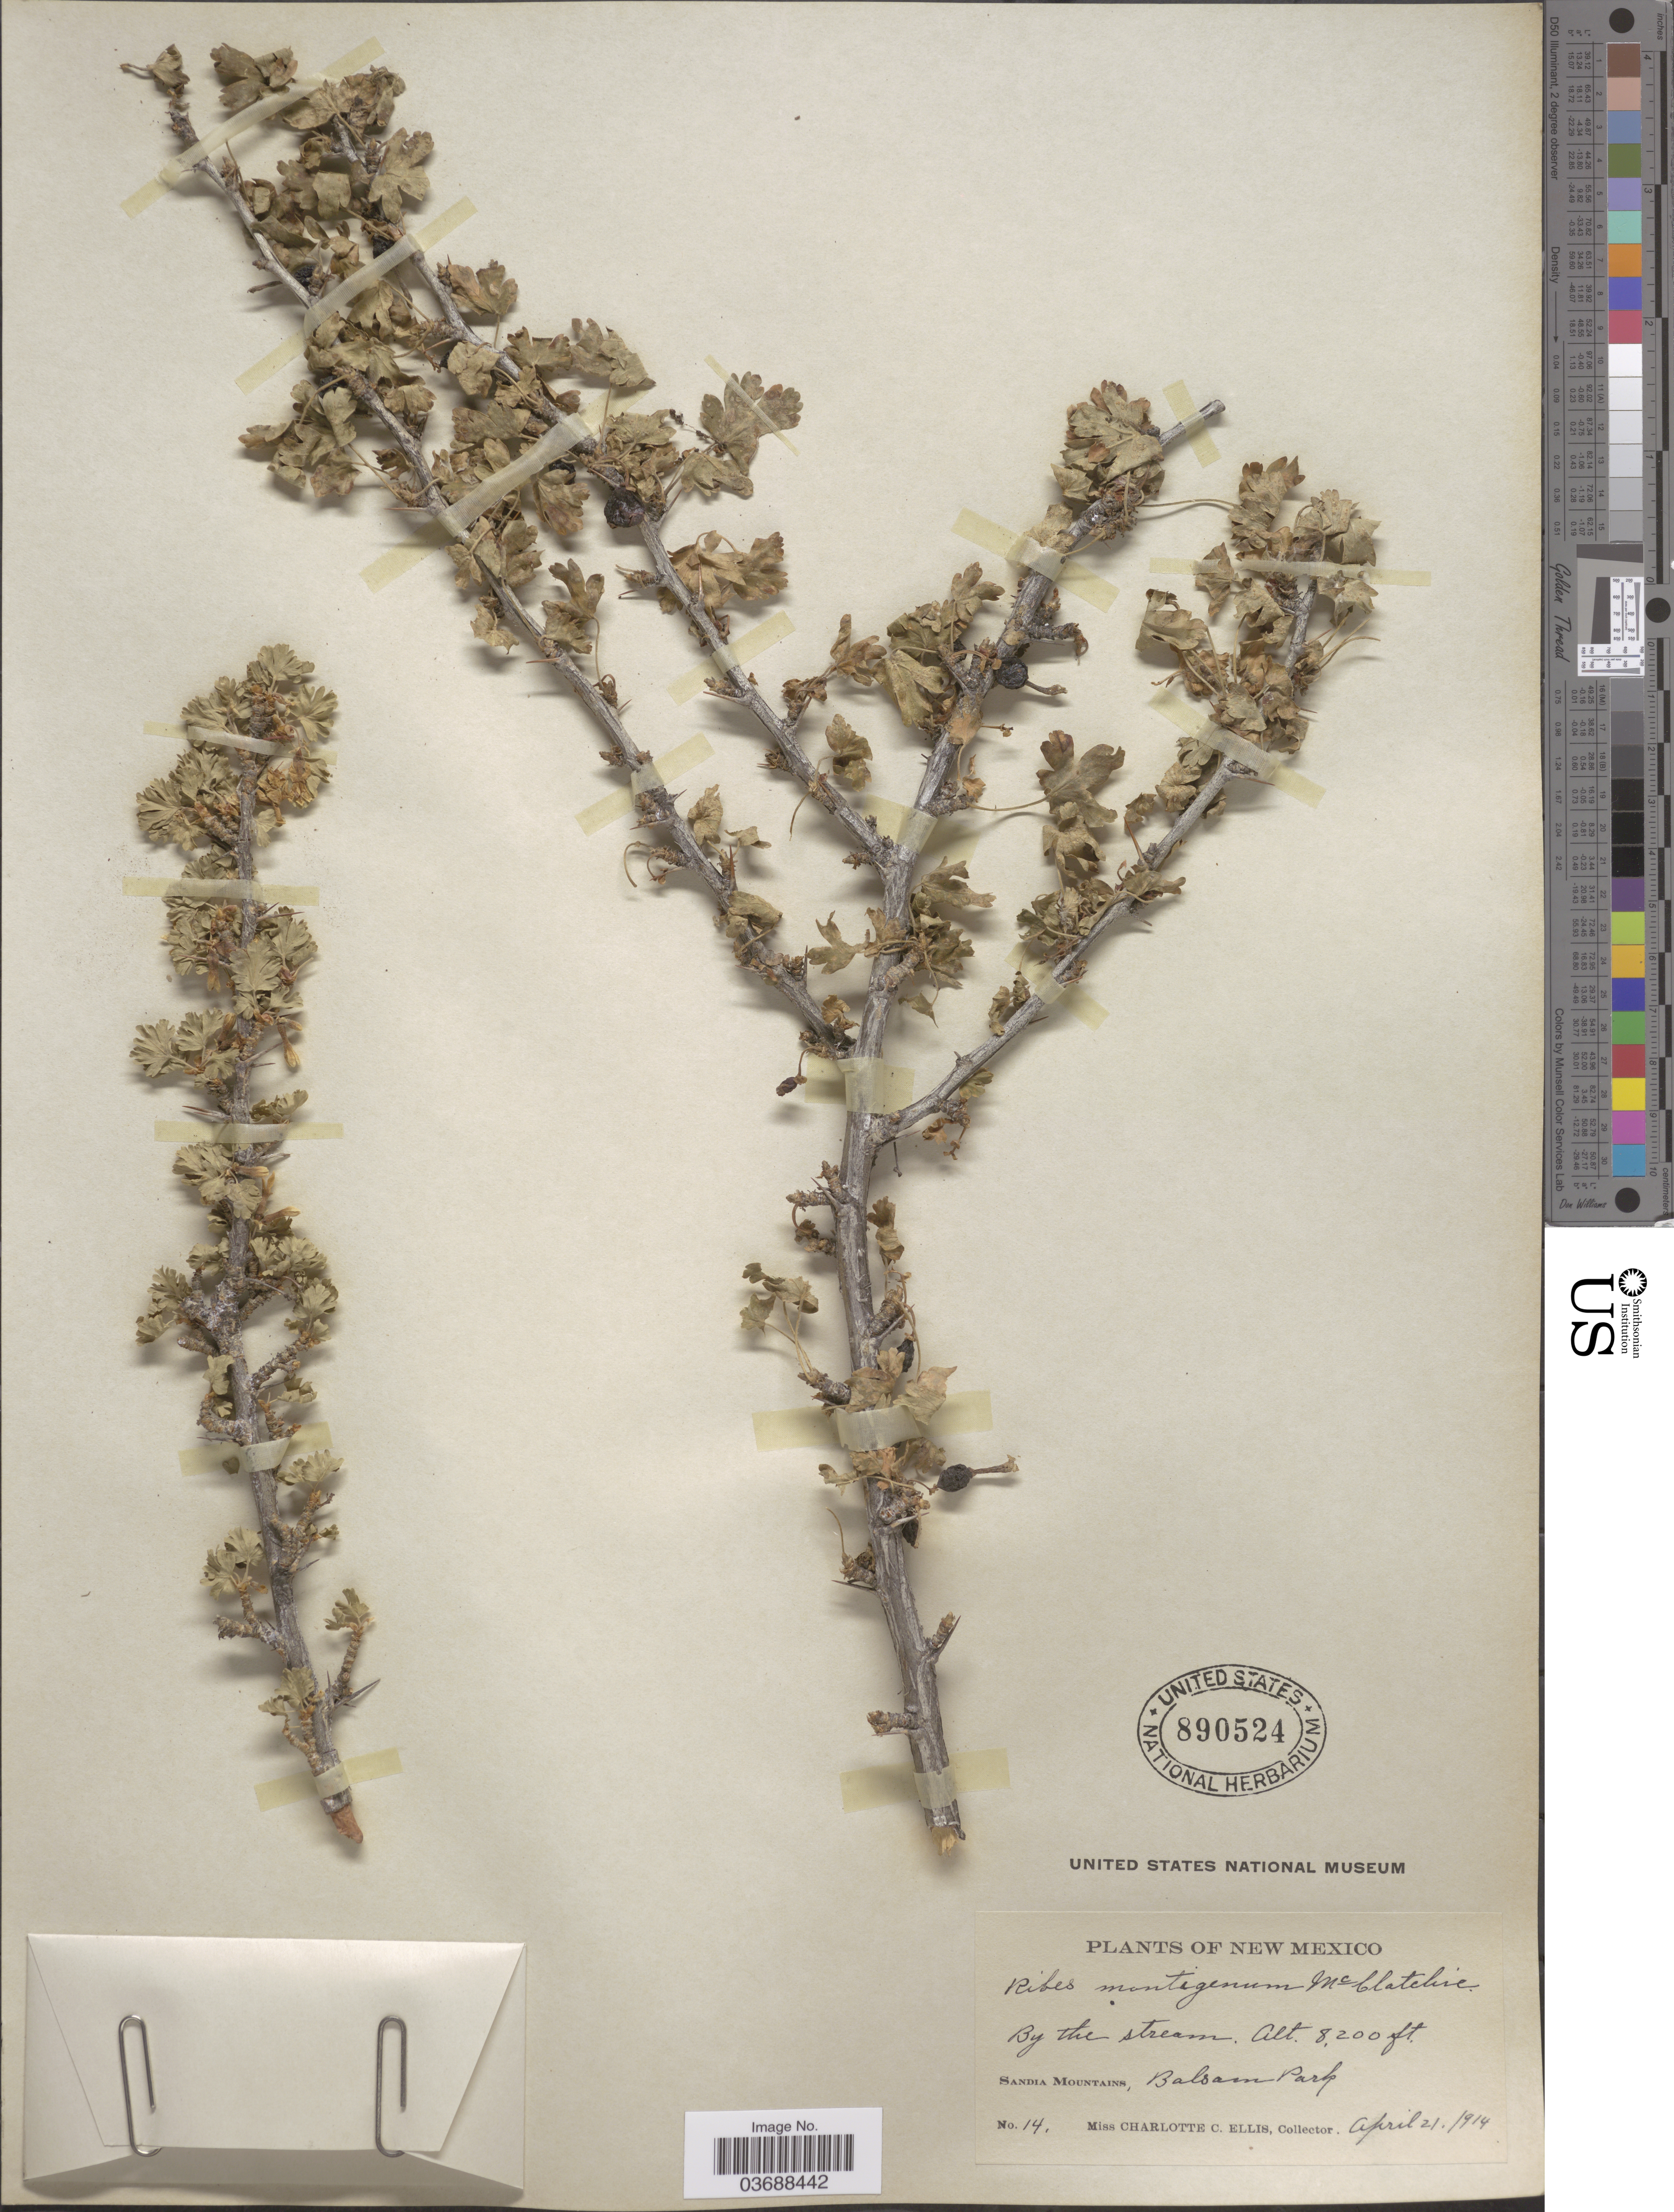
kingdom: Plantae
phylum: Tracheophyta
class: Magnoliopsida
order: Saxifragales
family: Grossulariaceae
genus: Ribes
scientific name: Ribes montigenum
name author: McClatchie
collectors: C. C. Ellis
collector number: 14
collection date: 1914-04-21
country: United States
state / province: New Mexico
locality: By the stream. Sandia Mountains, Balsam Park.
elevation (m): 2499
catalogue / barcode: US 890524